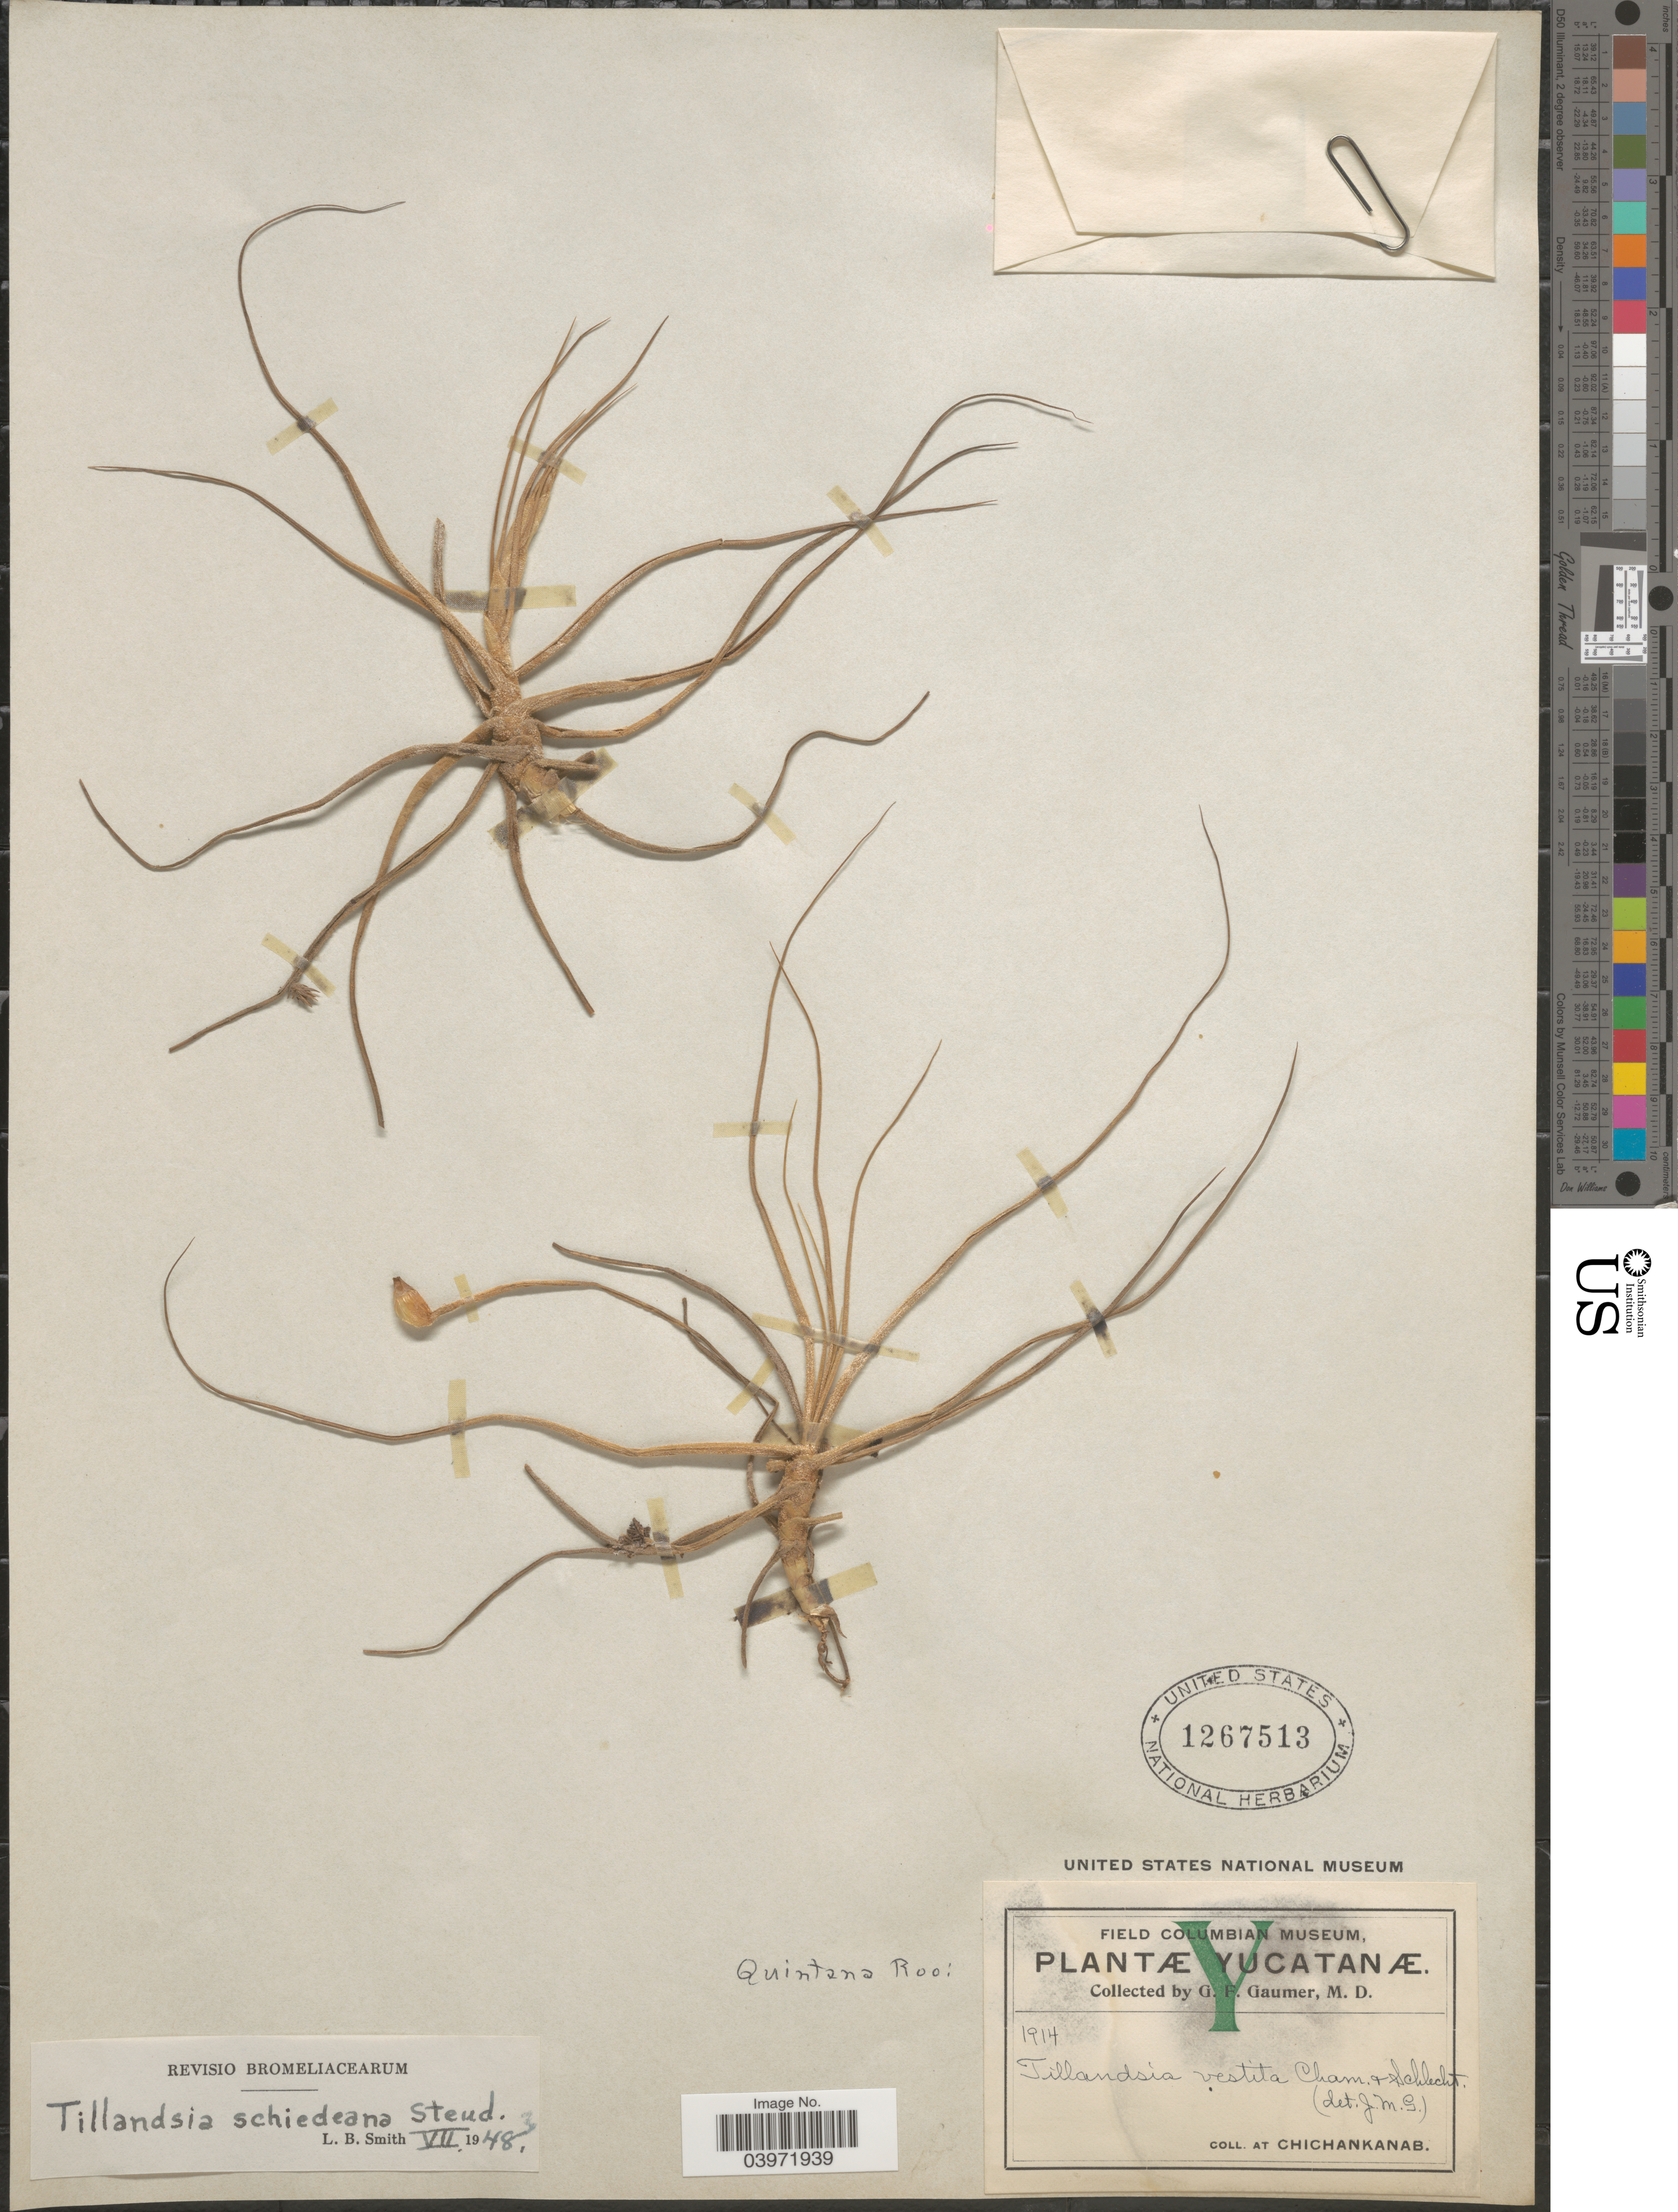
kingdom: Plantae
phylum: Tracheophyta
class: Liliopsida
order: Poales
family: Bromeliaceae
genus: Tillandsia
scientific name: Tillandsia schiedeana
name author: Steud.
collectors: G. F. Gaumer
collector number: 1914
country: Mexico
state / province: Quintana Roo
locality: Yucatanæ. At Chichankanab.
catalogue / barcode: US 1267513